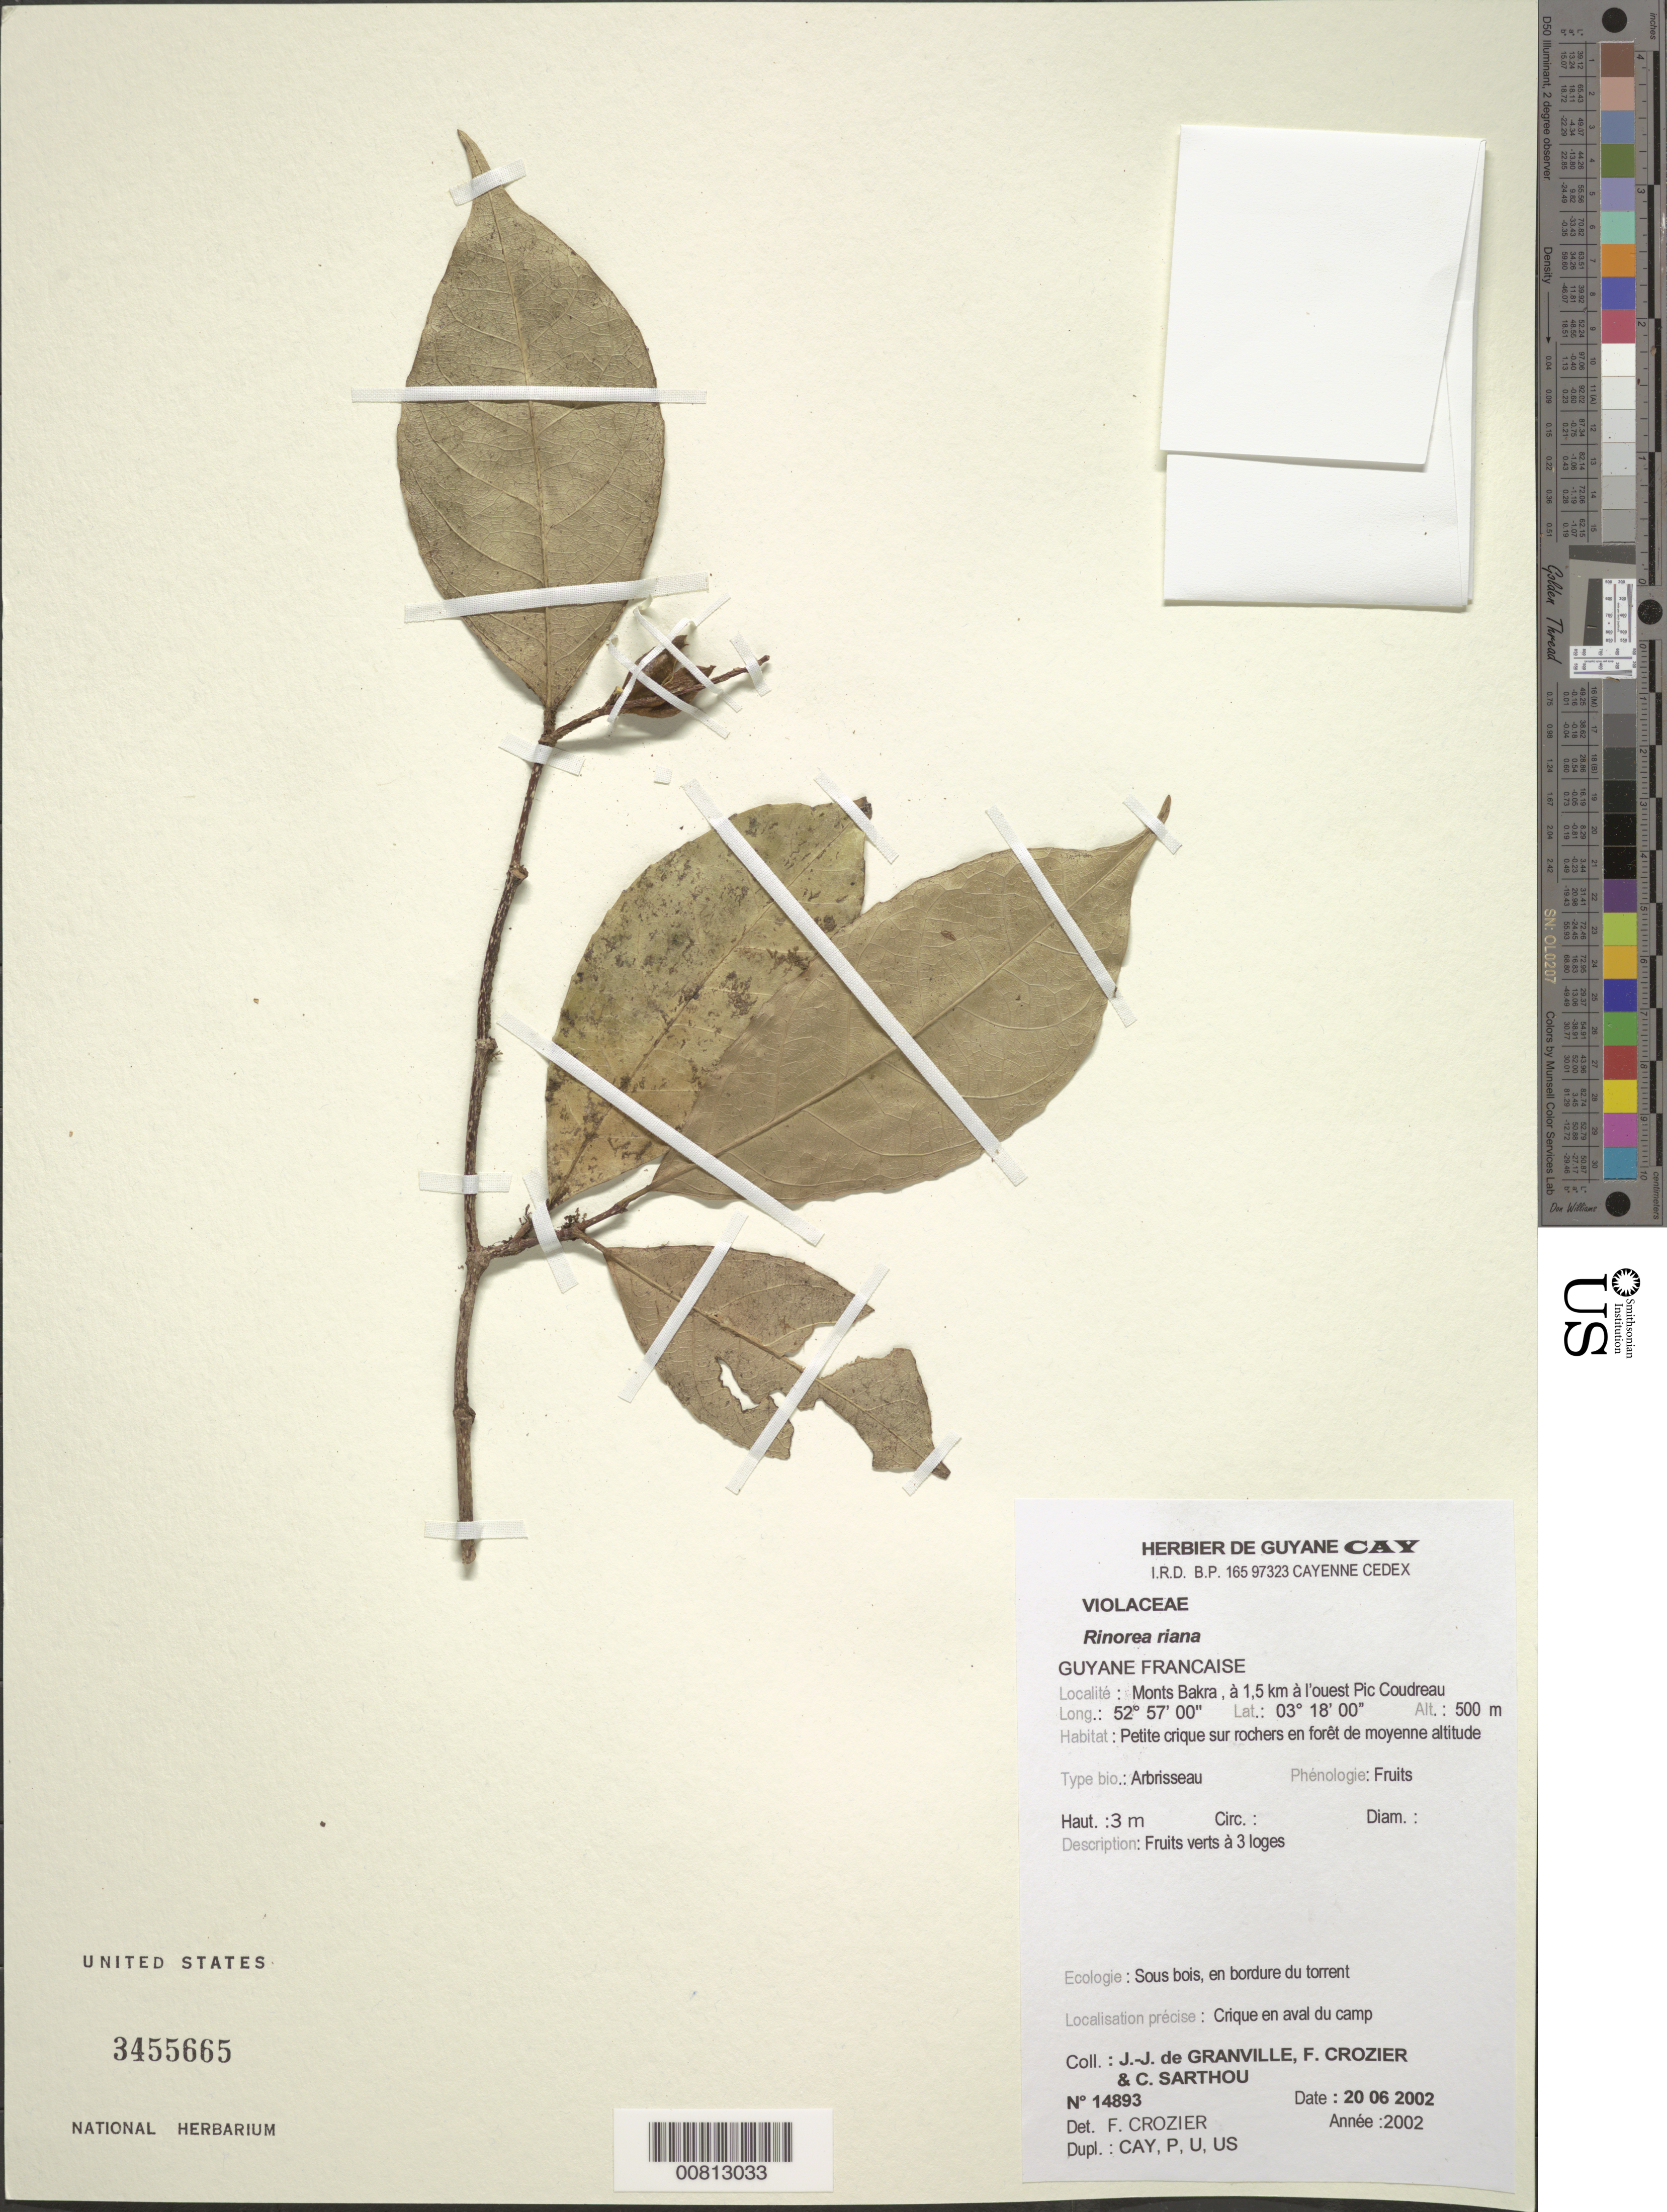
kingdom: Plantae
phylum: Tracheophyta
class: Magnoliopsida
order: Malpighiales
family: Violaceae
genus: Rinorea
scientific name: Rinorea riana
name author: Kuntze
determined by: Crozier, F.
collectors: J.-J. de Granville, F. Crozier & C. Sarthou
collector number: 14893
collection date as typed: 20-Jun-02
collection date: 2002-06-20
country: French Guiana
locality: Monts Bakra, 1.5 km a l'Ouest du Pic Coudreau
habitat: Petite crique sur rochers en forêt de moyenne altitude; sous bois, en bordure du torrent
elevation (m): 500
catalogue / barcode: US 3455665